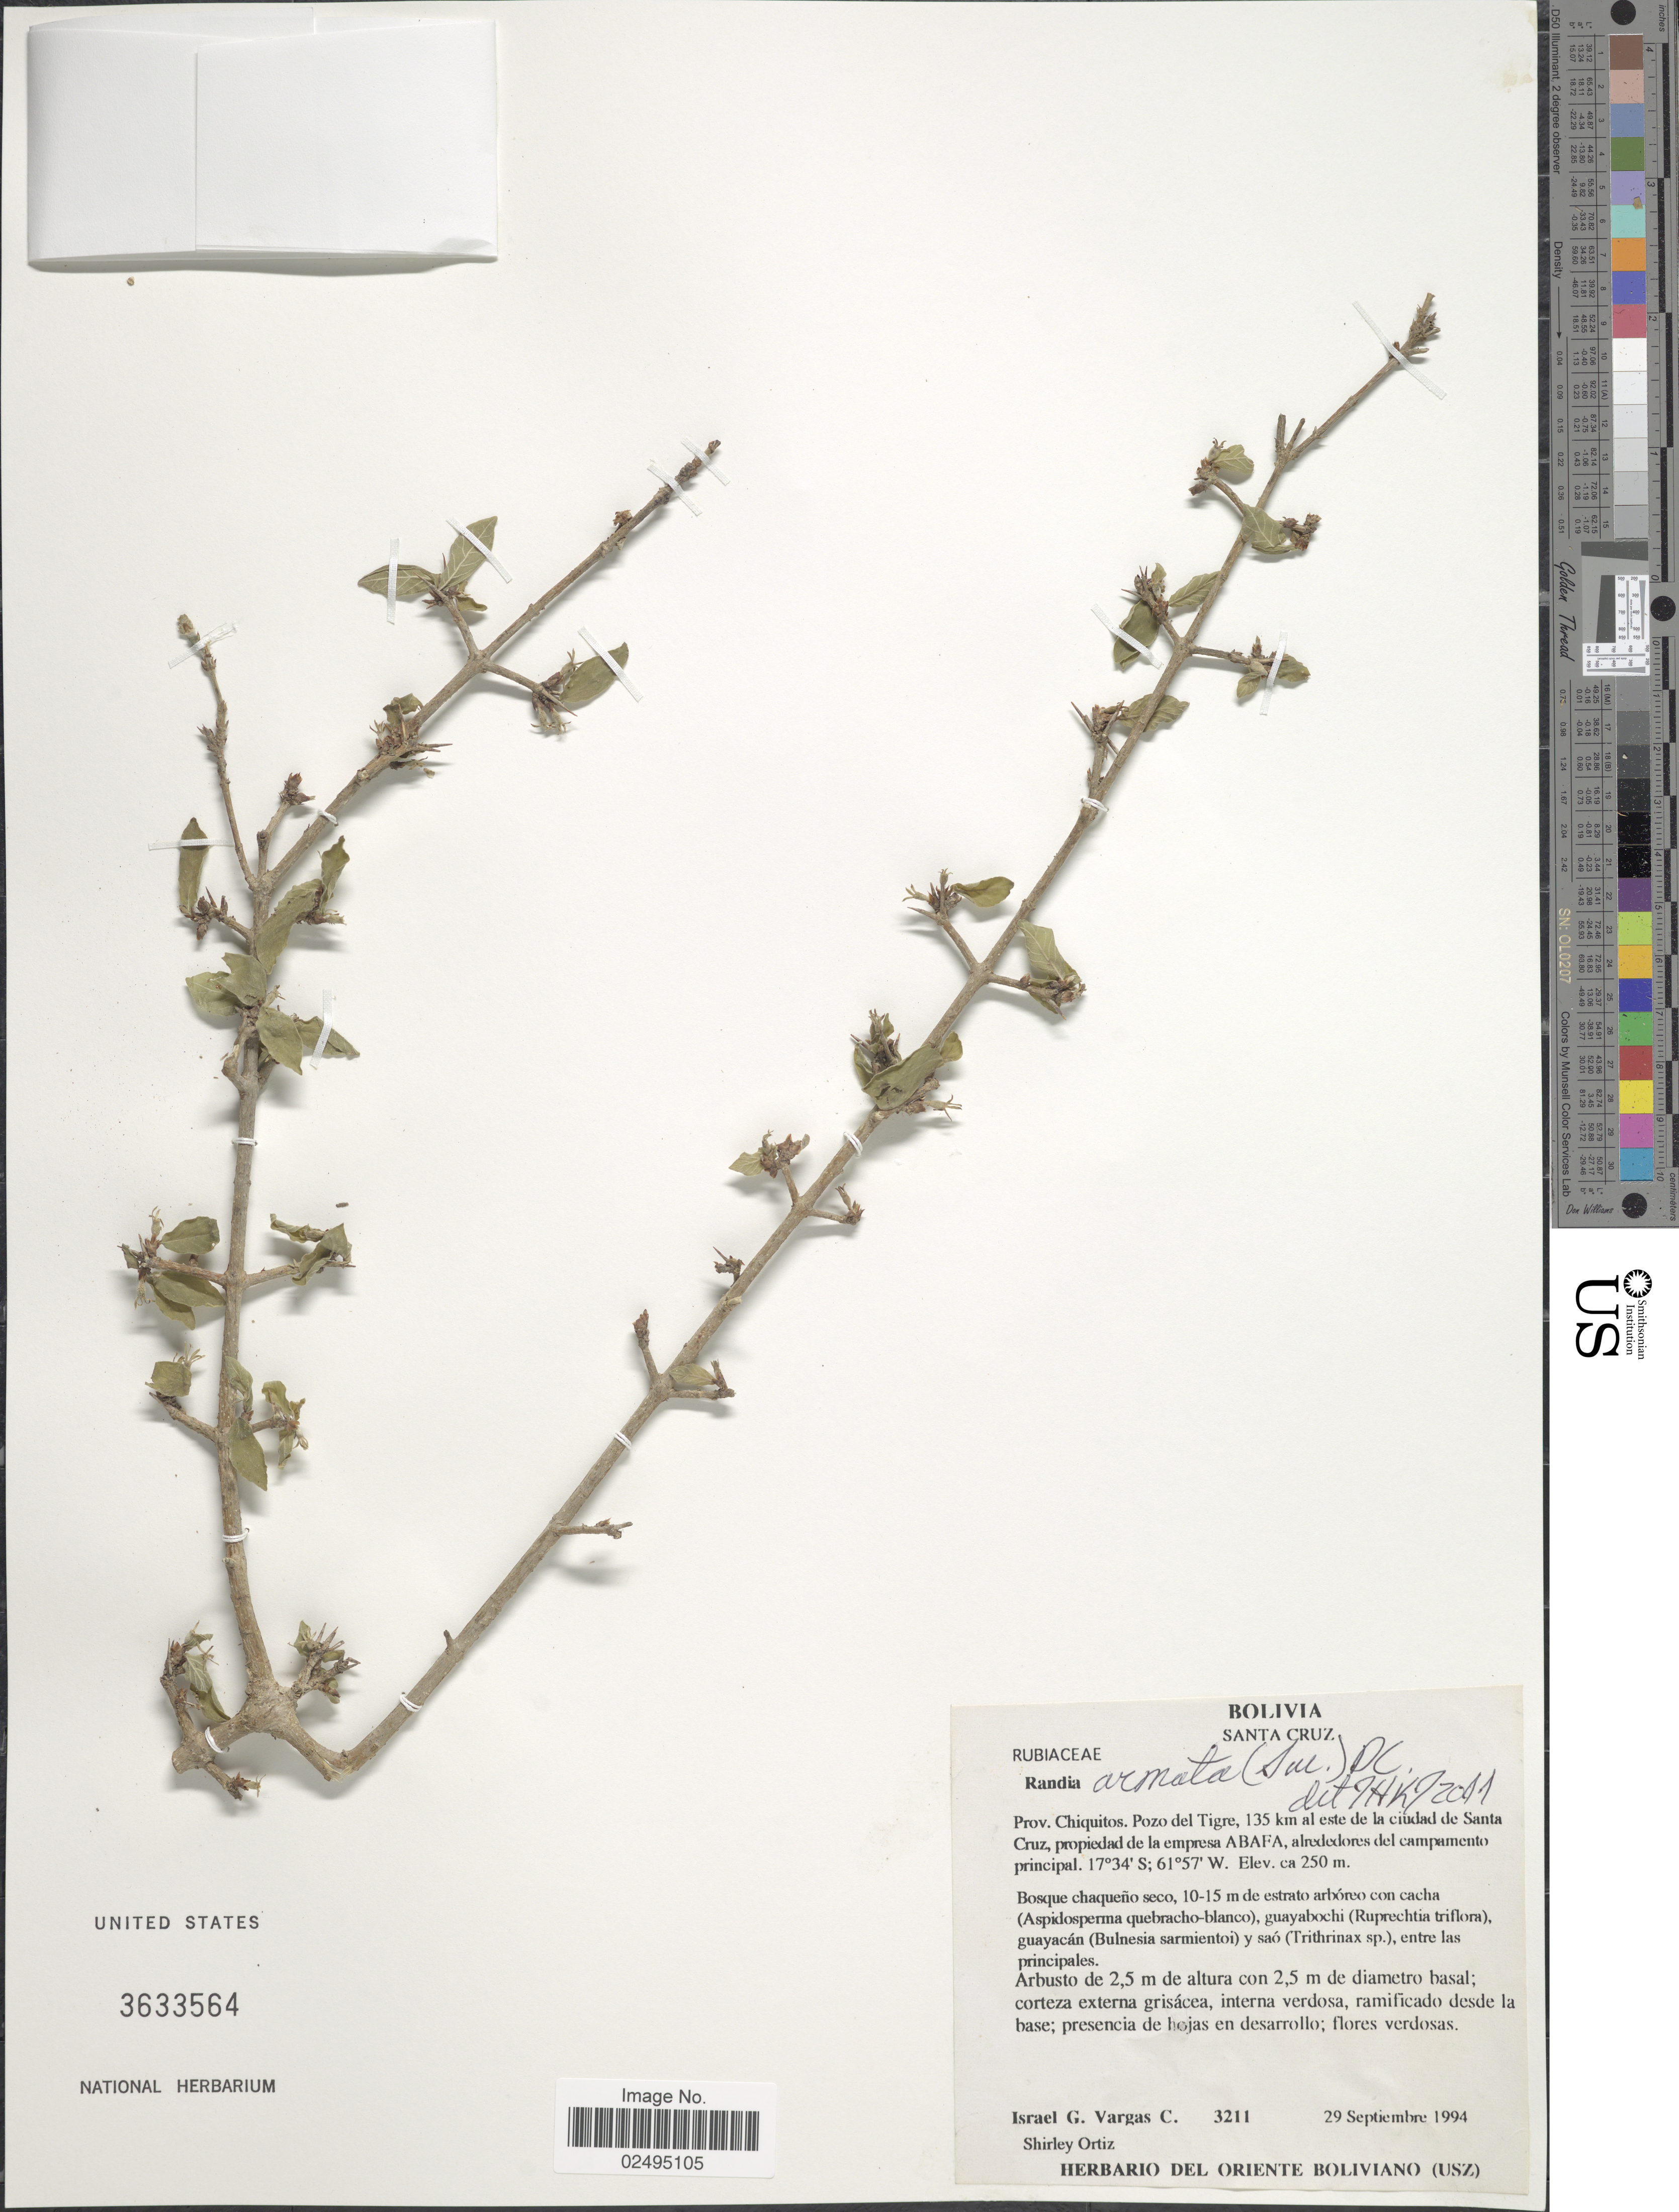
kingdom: Plantae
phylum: Tracheophyta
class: Magnoliopsida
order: Gentianales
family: Rubiaceae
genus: Randia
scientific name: Randia armata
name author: (Sw.) DC.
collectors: I. G. Vargas C.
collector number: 3211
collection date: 1994-09-29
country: Bolivia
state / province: Santa Cruz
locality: Prov. Chiquitos. Pozo del Tigre, 135 km al este de la ciudad de Santa Cruz, propiedad de la empresa ABAFA, alrededores del campamento principal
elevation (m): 250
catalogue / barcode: US 3633564